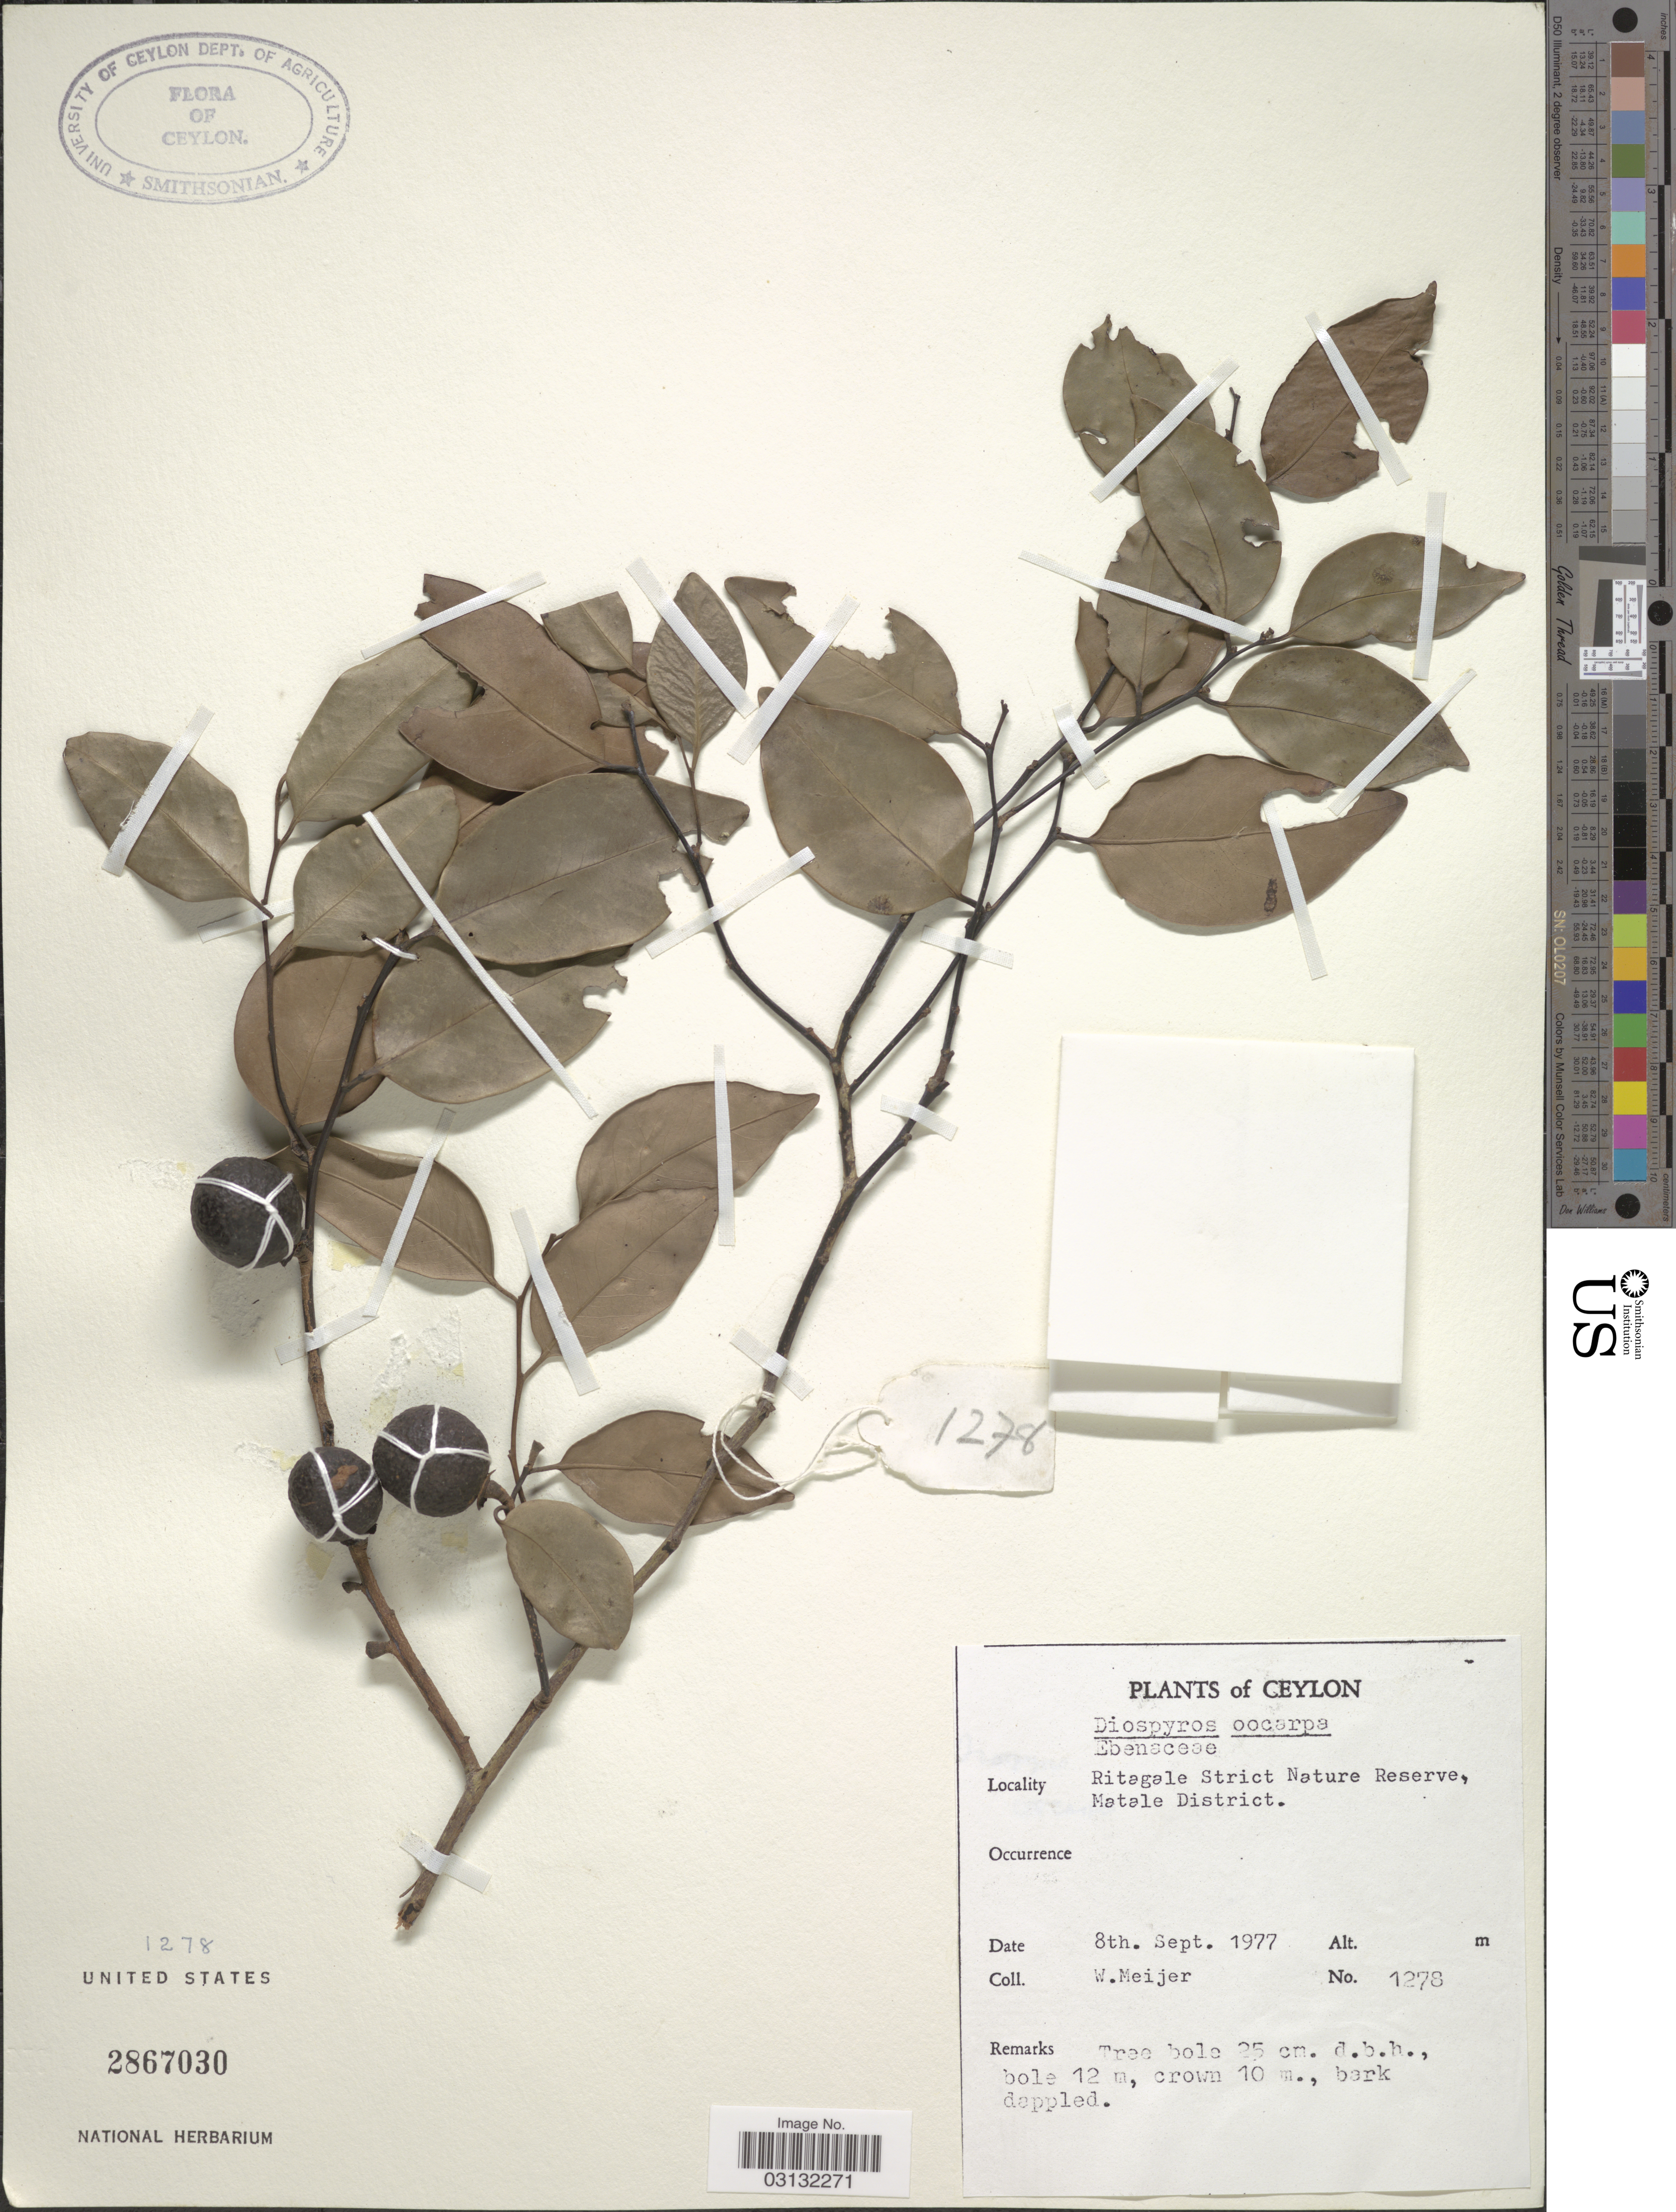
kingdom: Plantae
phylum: Tracheophyta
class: Magnoliopsida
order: Ericales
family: Ebenaceae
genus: Diospyros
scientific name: Diospyros oocarpa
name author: Thwaites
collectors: W. Meijer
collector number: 1278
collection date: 1977-09-08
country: Sri Lanka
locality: Ceylon Ritagala Strict Nature Reserve, Matala District.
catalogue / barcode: US 2867030